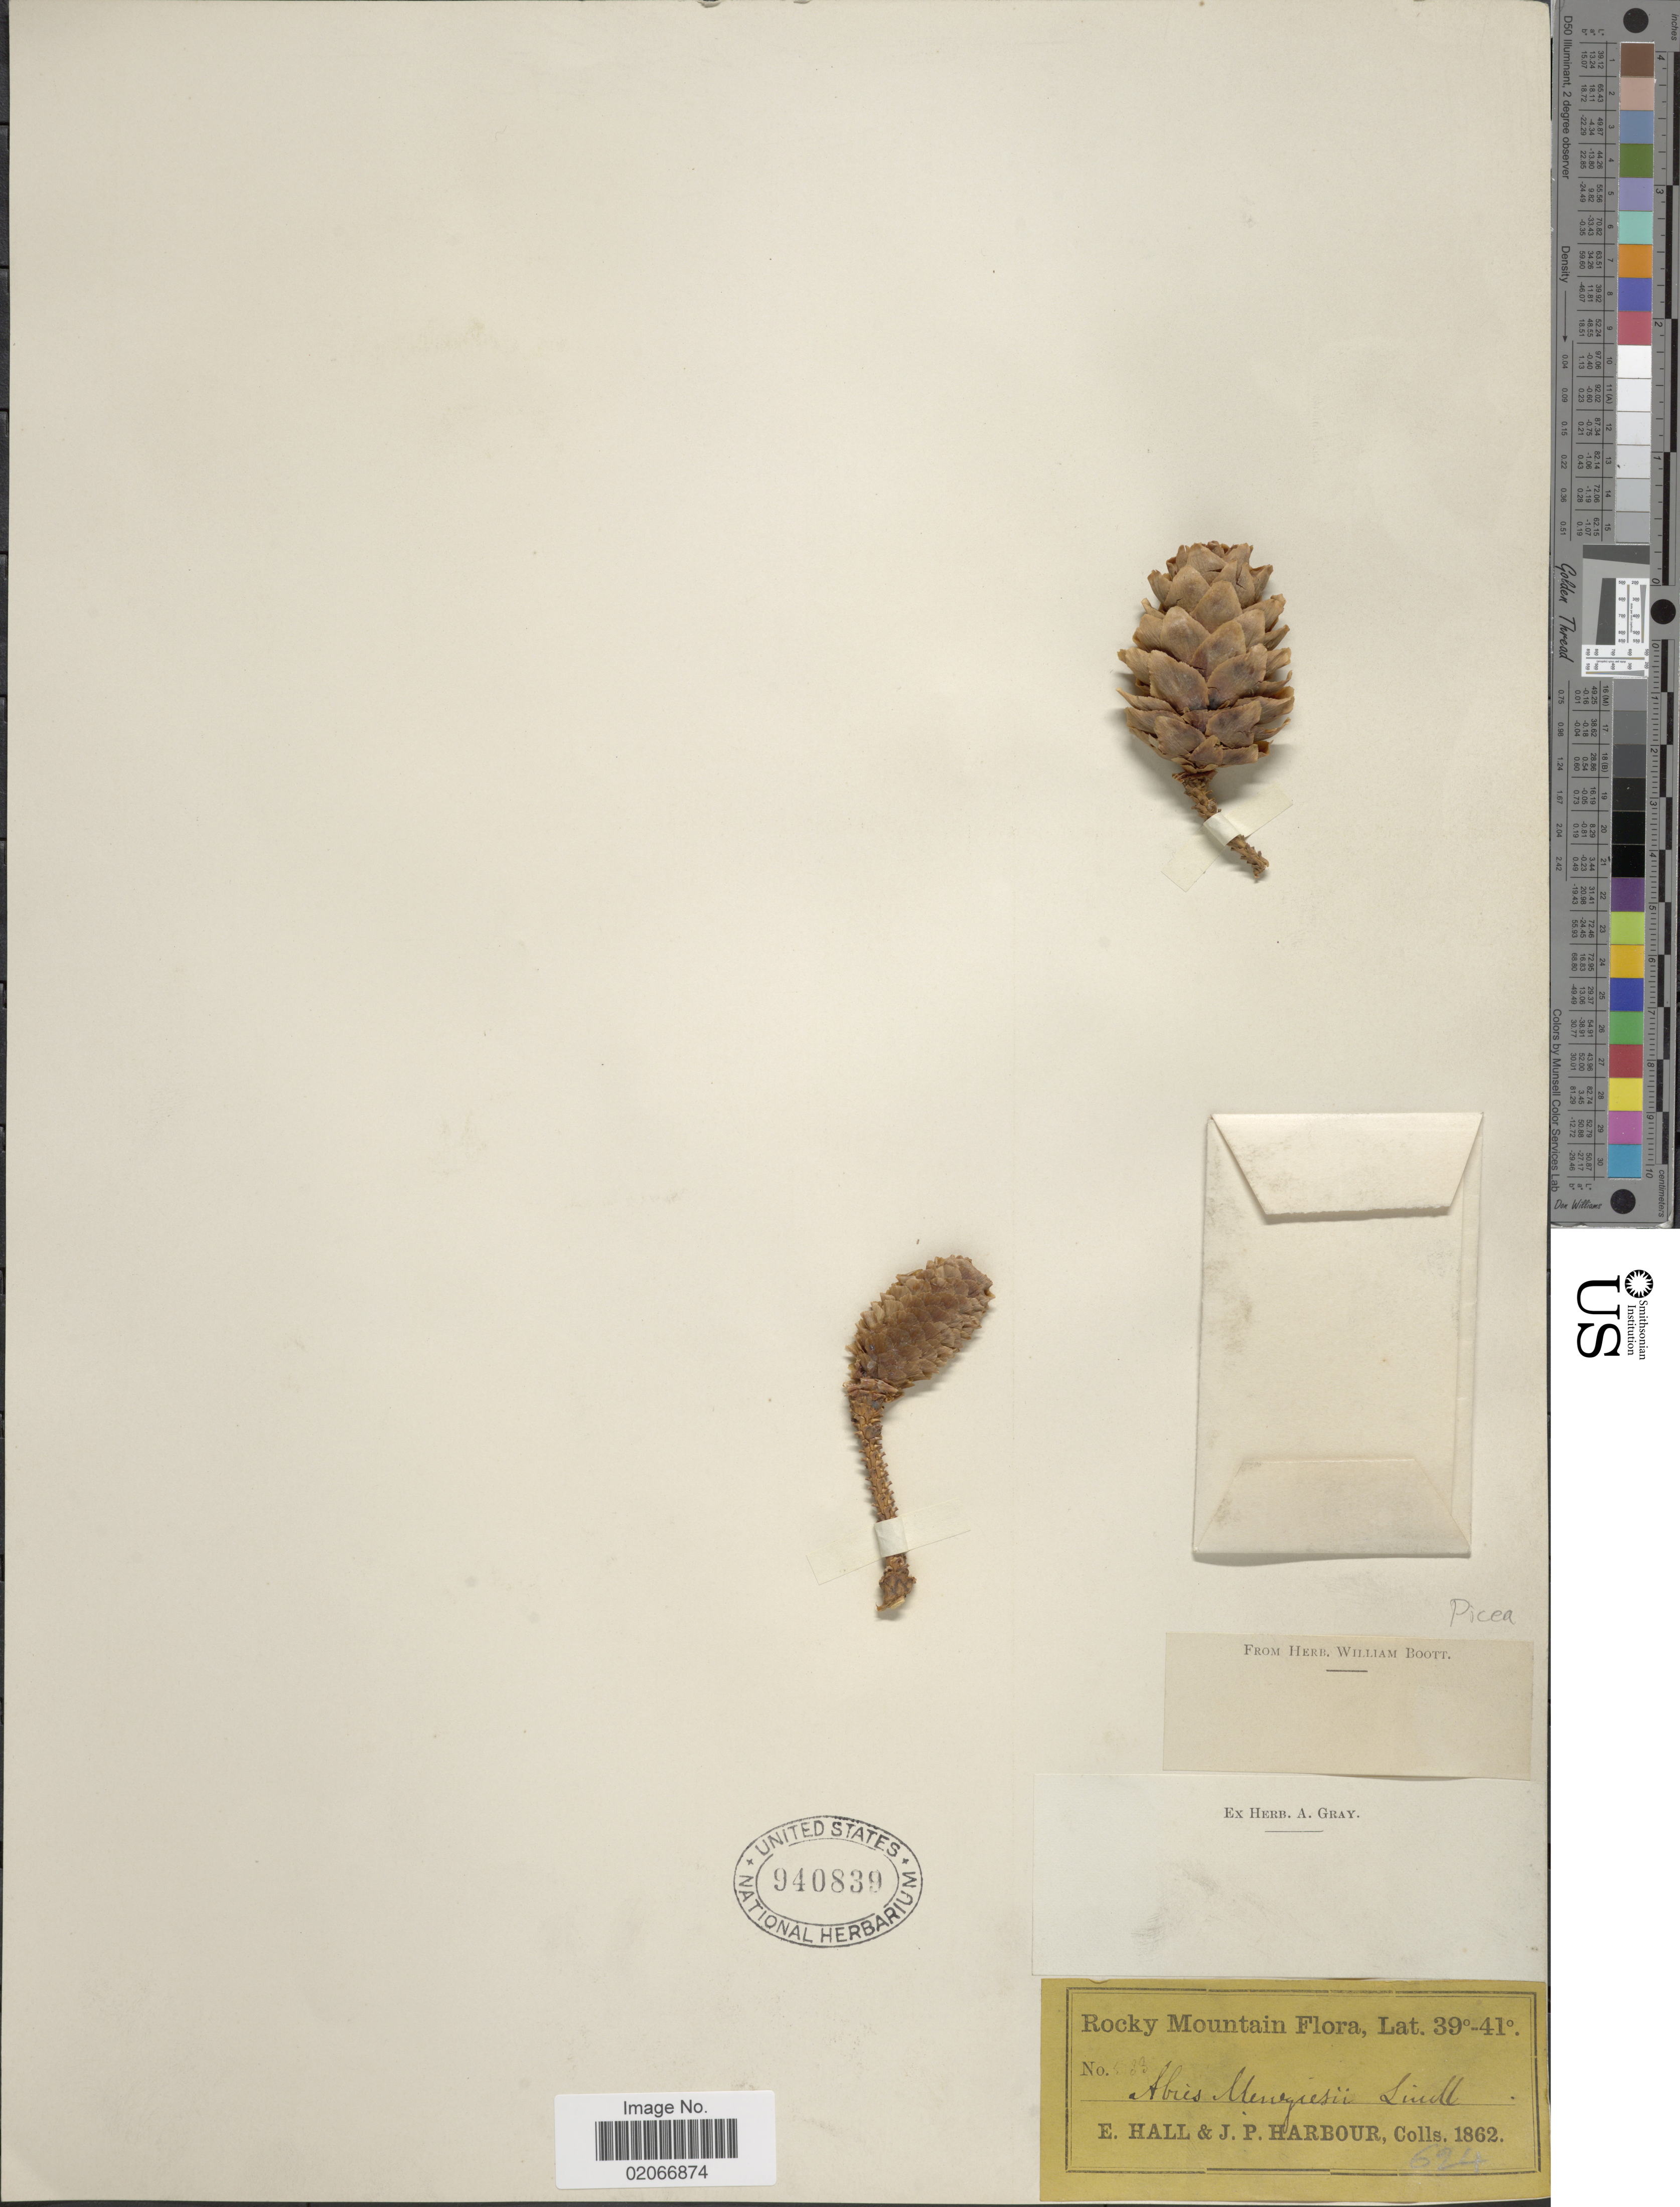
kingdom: Plantae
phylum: Tracheophyta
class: Pinopsida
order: Pinales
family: Pinaceae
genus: Picea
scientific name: Picea sitchensis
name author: (Bong.) Carrière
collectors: E. Hall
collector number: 583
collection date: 1862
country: United States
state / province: Colorado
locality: Rocky Mountain.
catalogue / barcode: US 940839